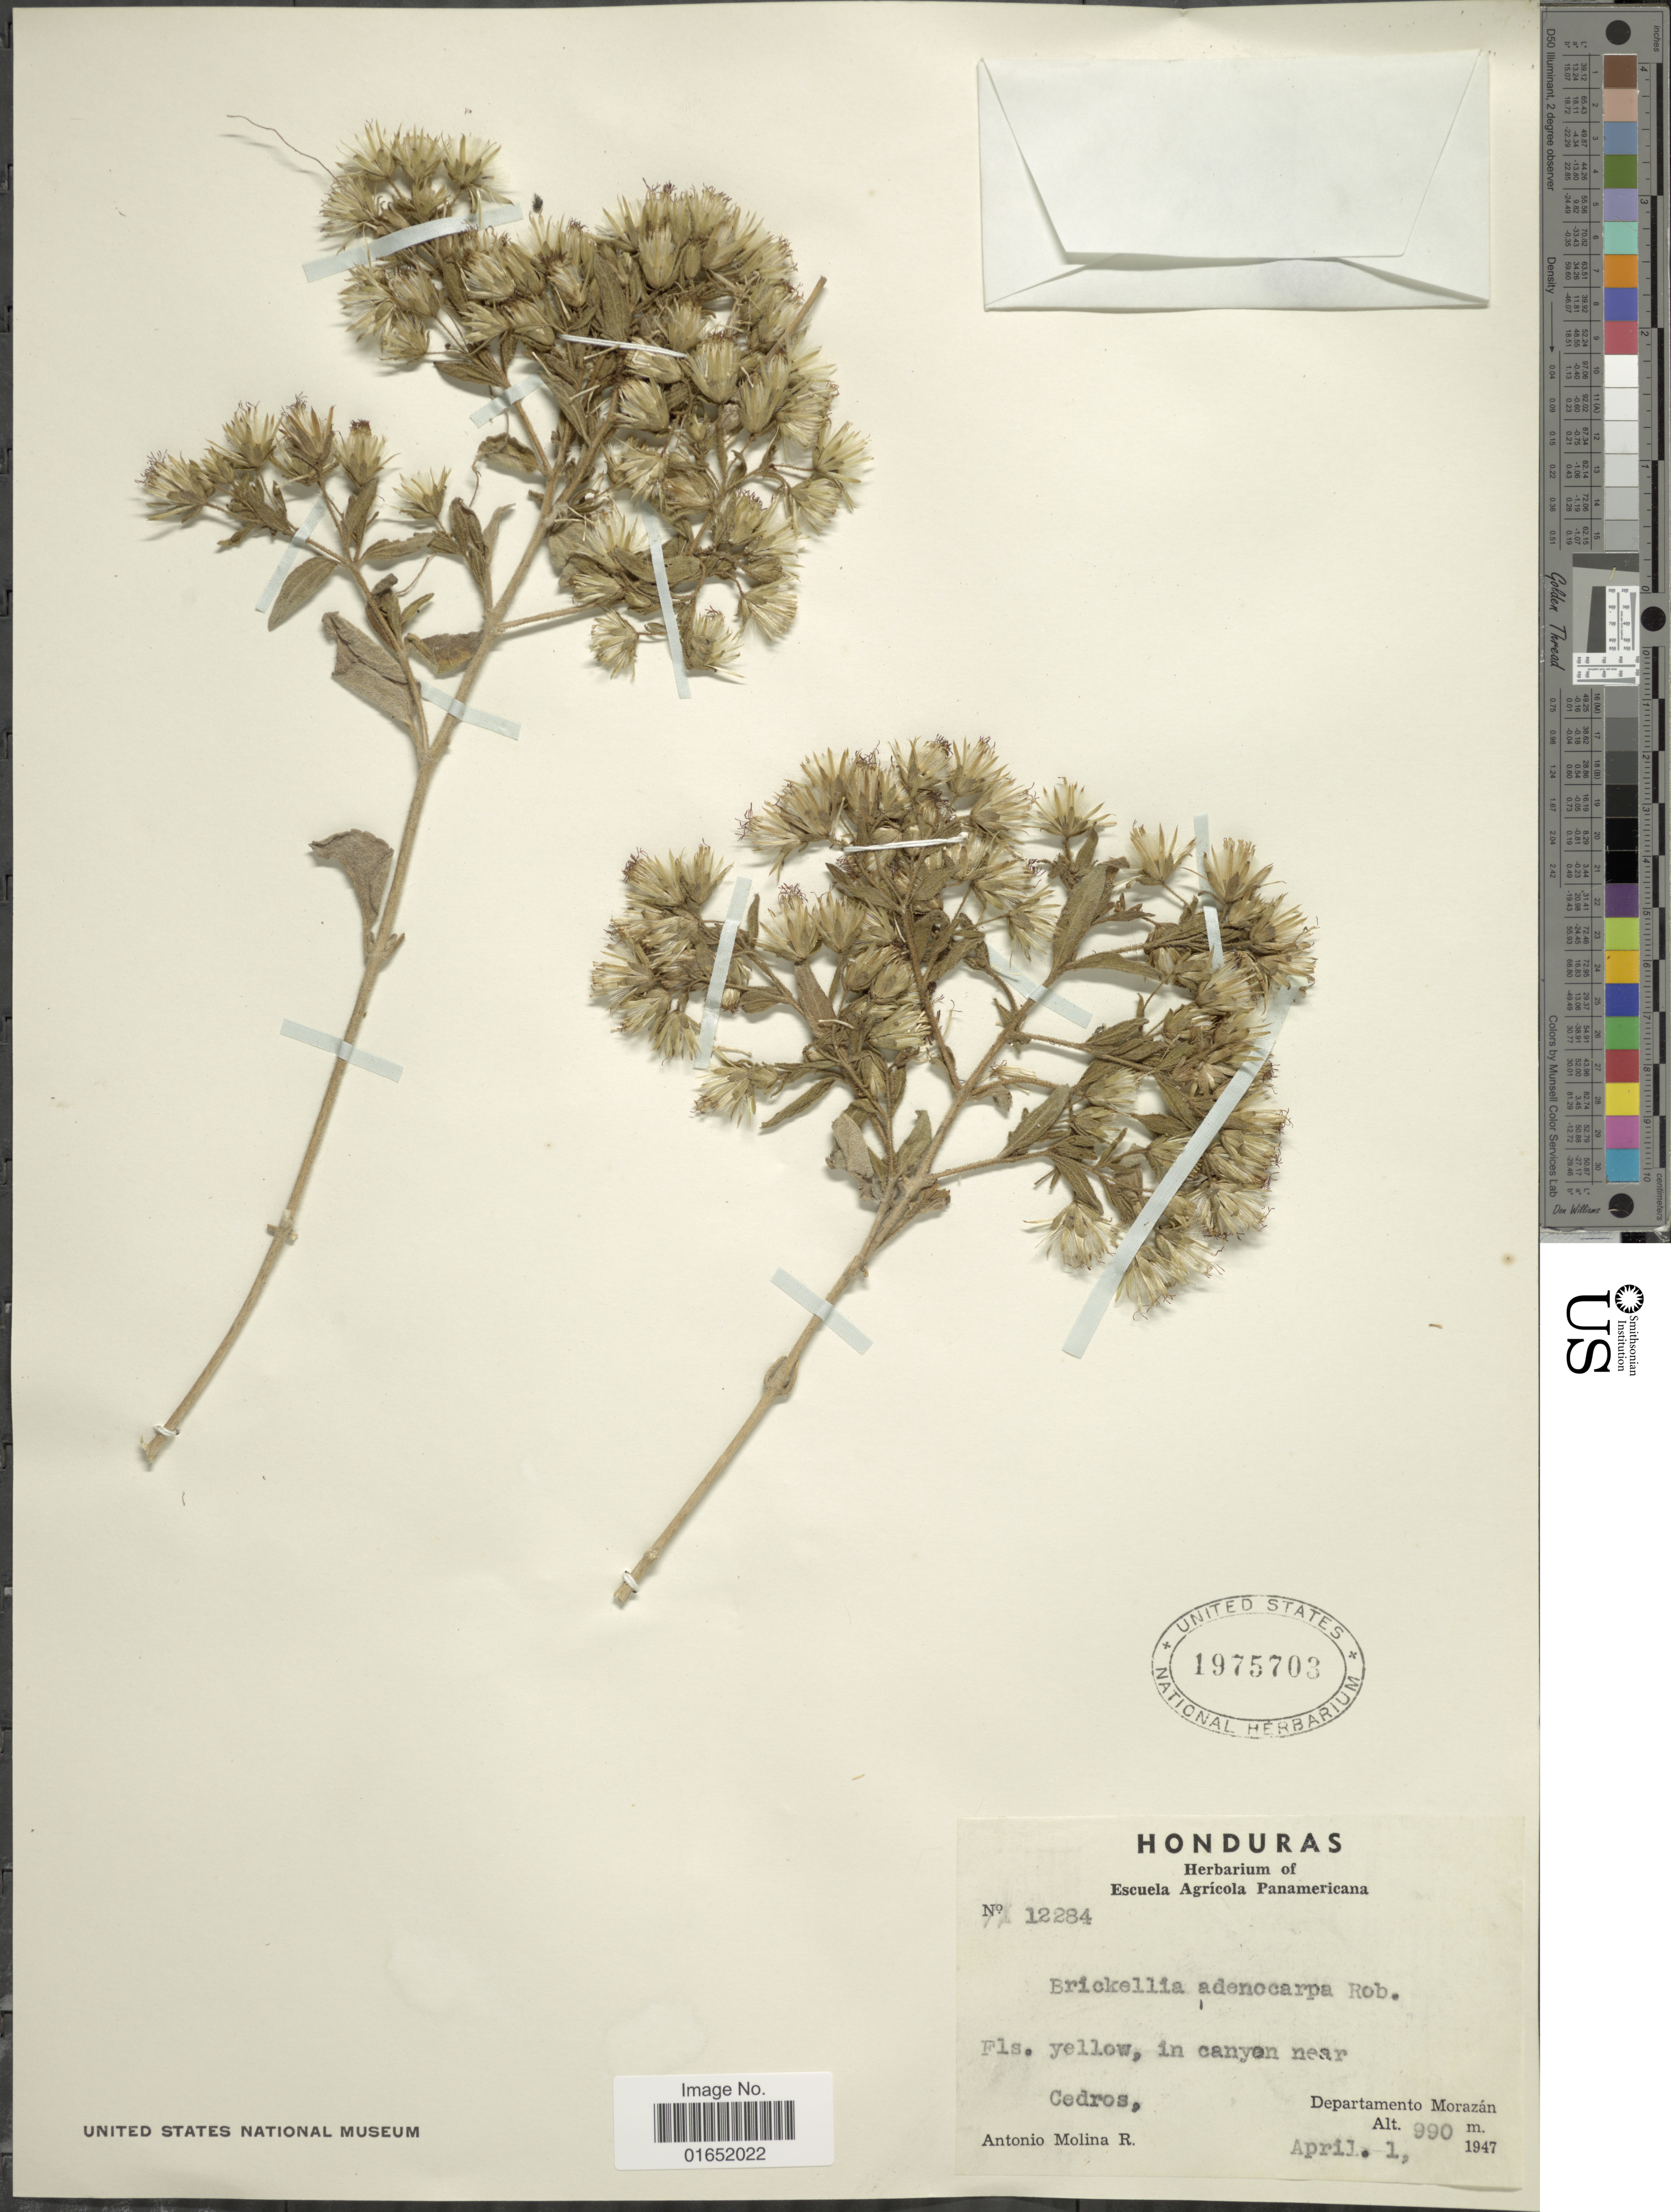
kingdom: Plantae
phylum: Tracheophyta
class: Magnoliopsida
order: Asterales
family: Asteraceae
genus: Brickellia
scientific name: Brickellia pacayensis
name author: J.M. Coult.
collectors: A. Molina R.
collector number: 12284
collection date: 1947-04-01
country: Honduras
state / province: Fco. Morazán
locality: In canyon near Cedros, Department Morazán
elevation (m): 990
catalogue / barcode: US 1975703